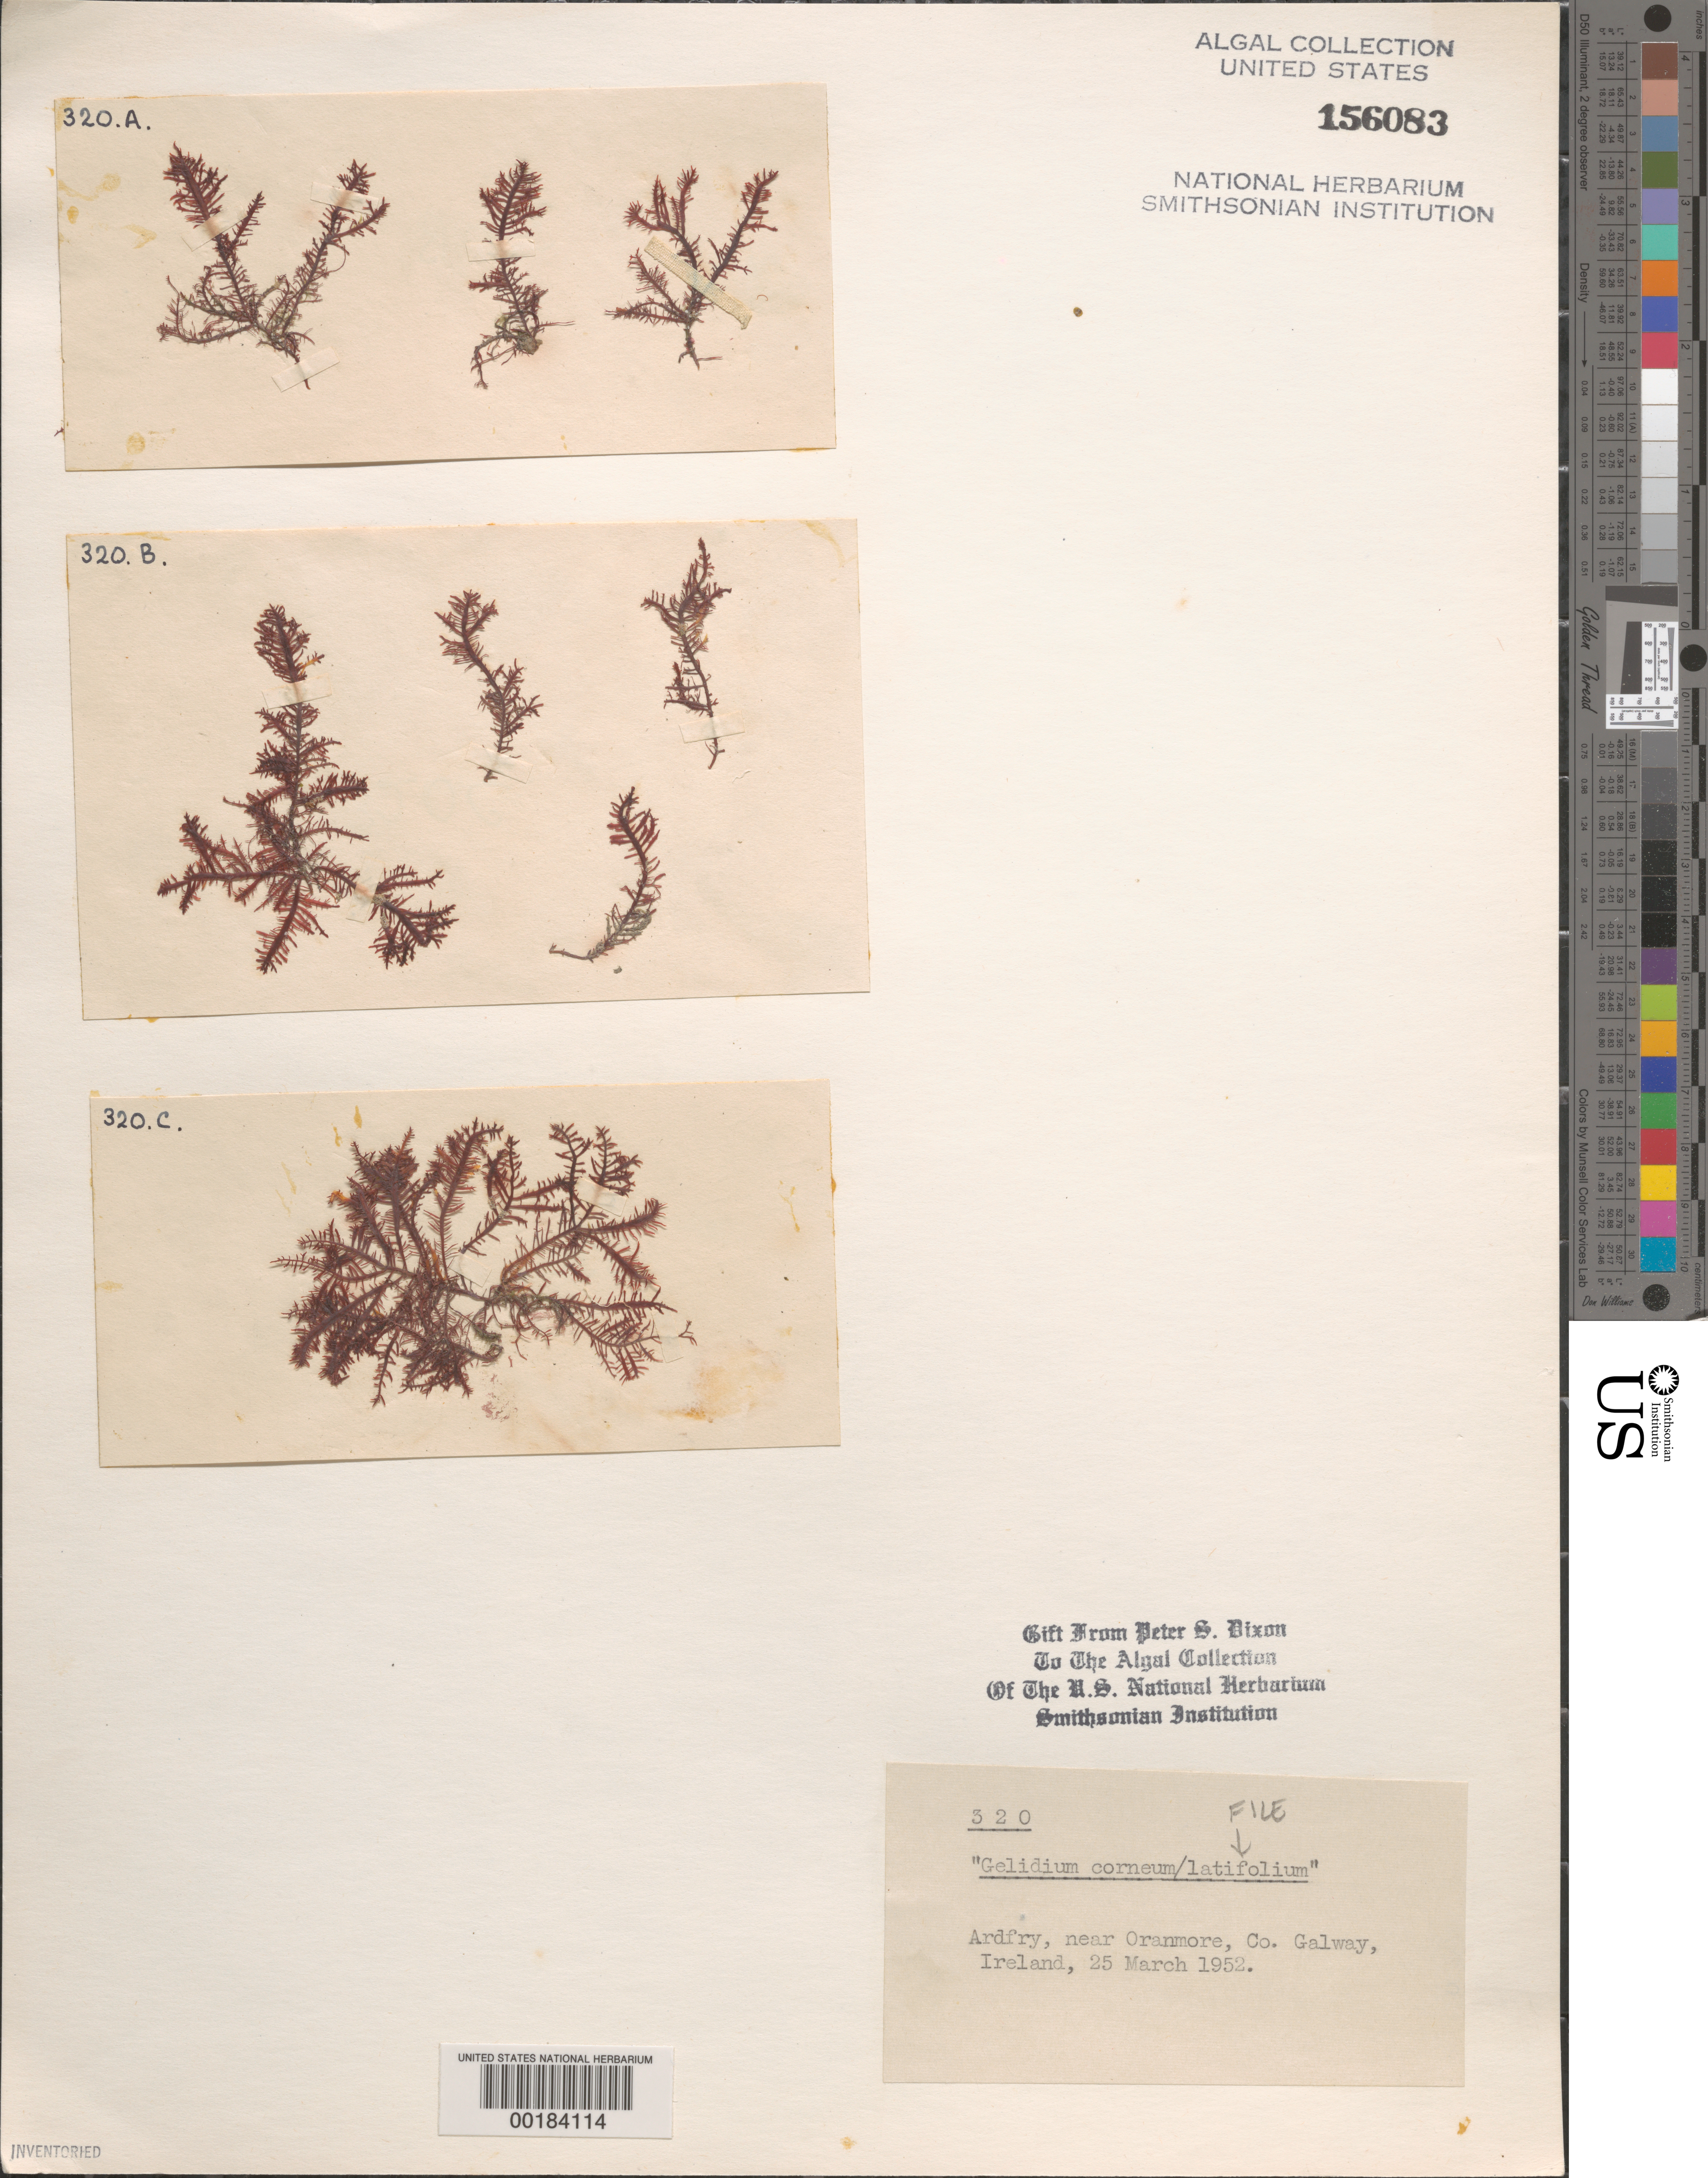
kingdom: Plantae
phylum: Rhodophyta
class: Florideophyceae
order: Gelidiales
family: Gelidiaceae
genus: Gelidium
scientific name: Gelidium spinosum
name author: (S.G. Gmel.) P.C. Silva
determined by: Algae name updating Project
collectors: P. S. Dixon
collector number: PSD 320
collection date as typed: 25 Mar 1952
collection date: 1952-03-25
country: Ireland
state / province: Connaught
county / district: Galway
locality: Ardfry, near Oranmore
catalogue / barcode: US 156083